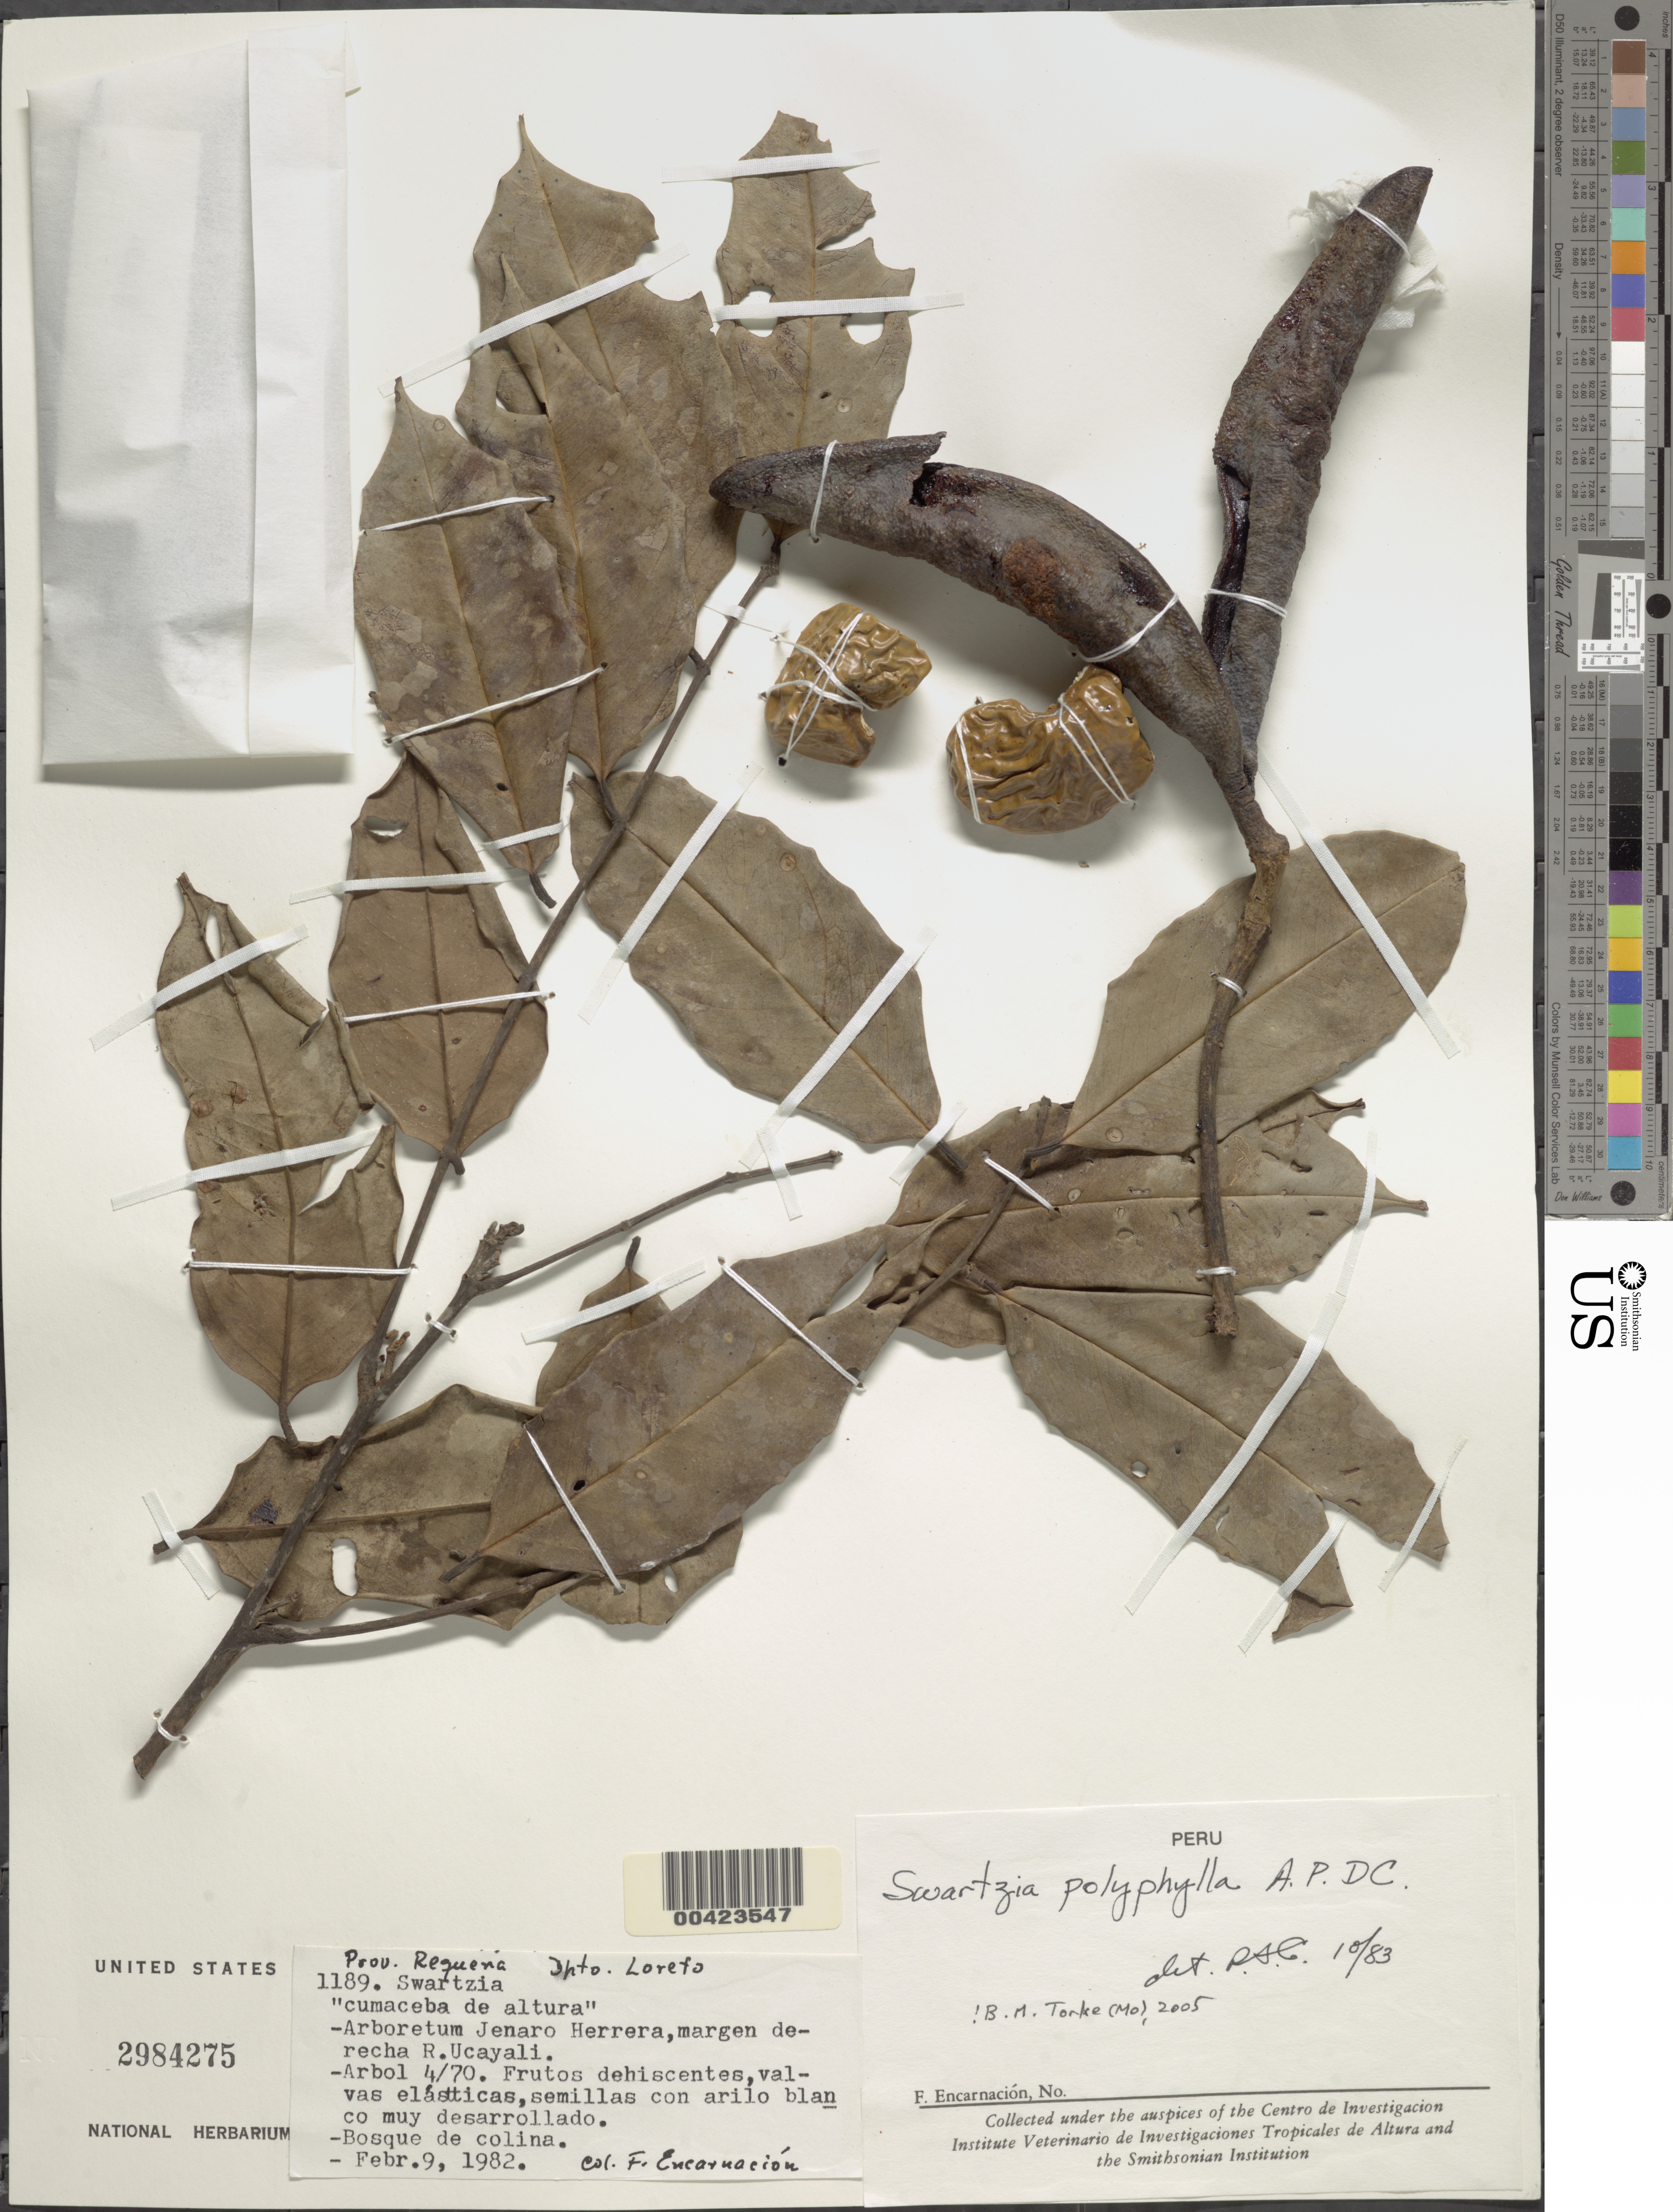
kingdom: Plantae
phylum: Tracheophyta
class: Magnoliopsida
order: Fabales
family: Fabaceae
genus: Swartzia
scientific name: Swartzia polyphylla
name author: DC.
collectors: F. Encarnación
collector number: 1189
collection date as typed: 09 Feb 1982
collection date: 1982-02-09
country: Peru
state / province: Loreto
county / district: Requena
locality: Arboretum jenaro herrera, margen derecha rio ucayali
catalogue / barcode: US 2984275